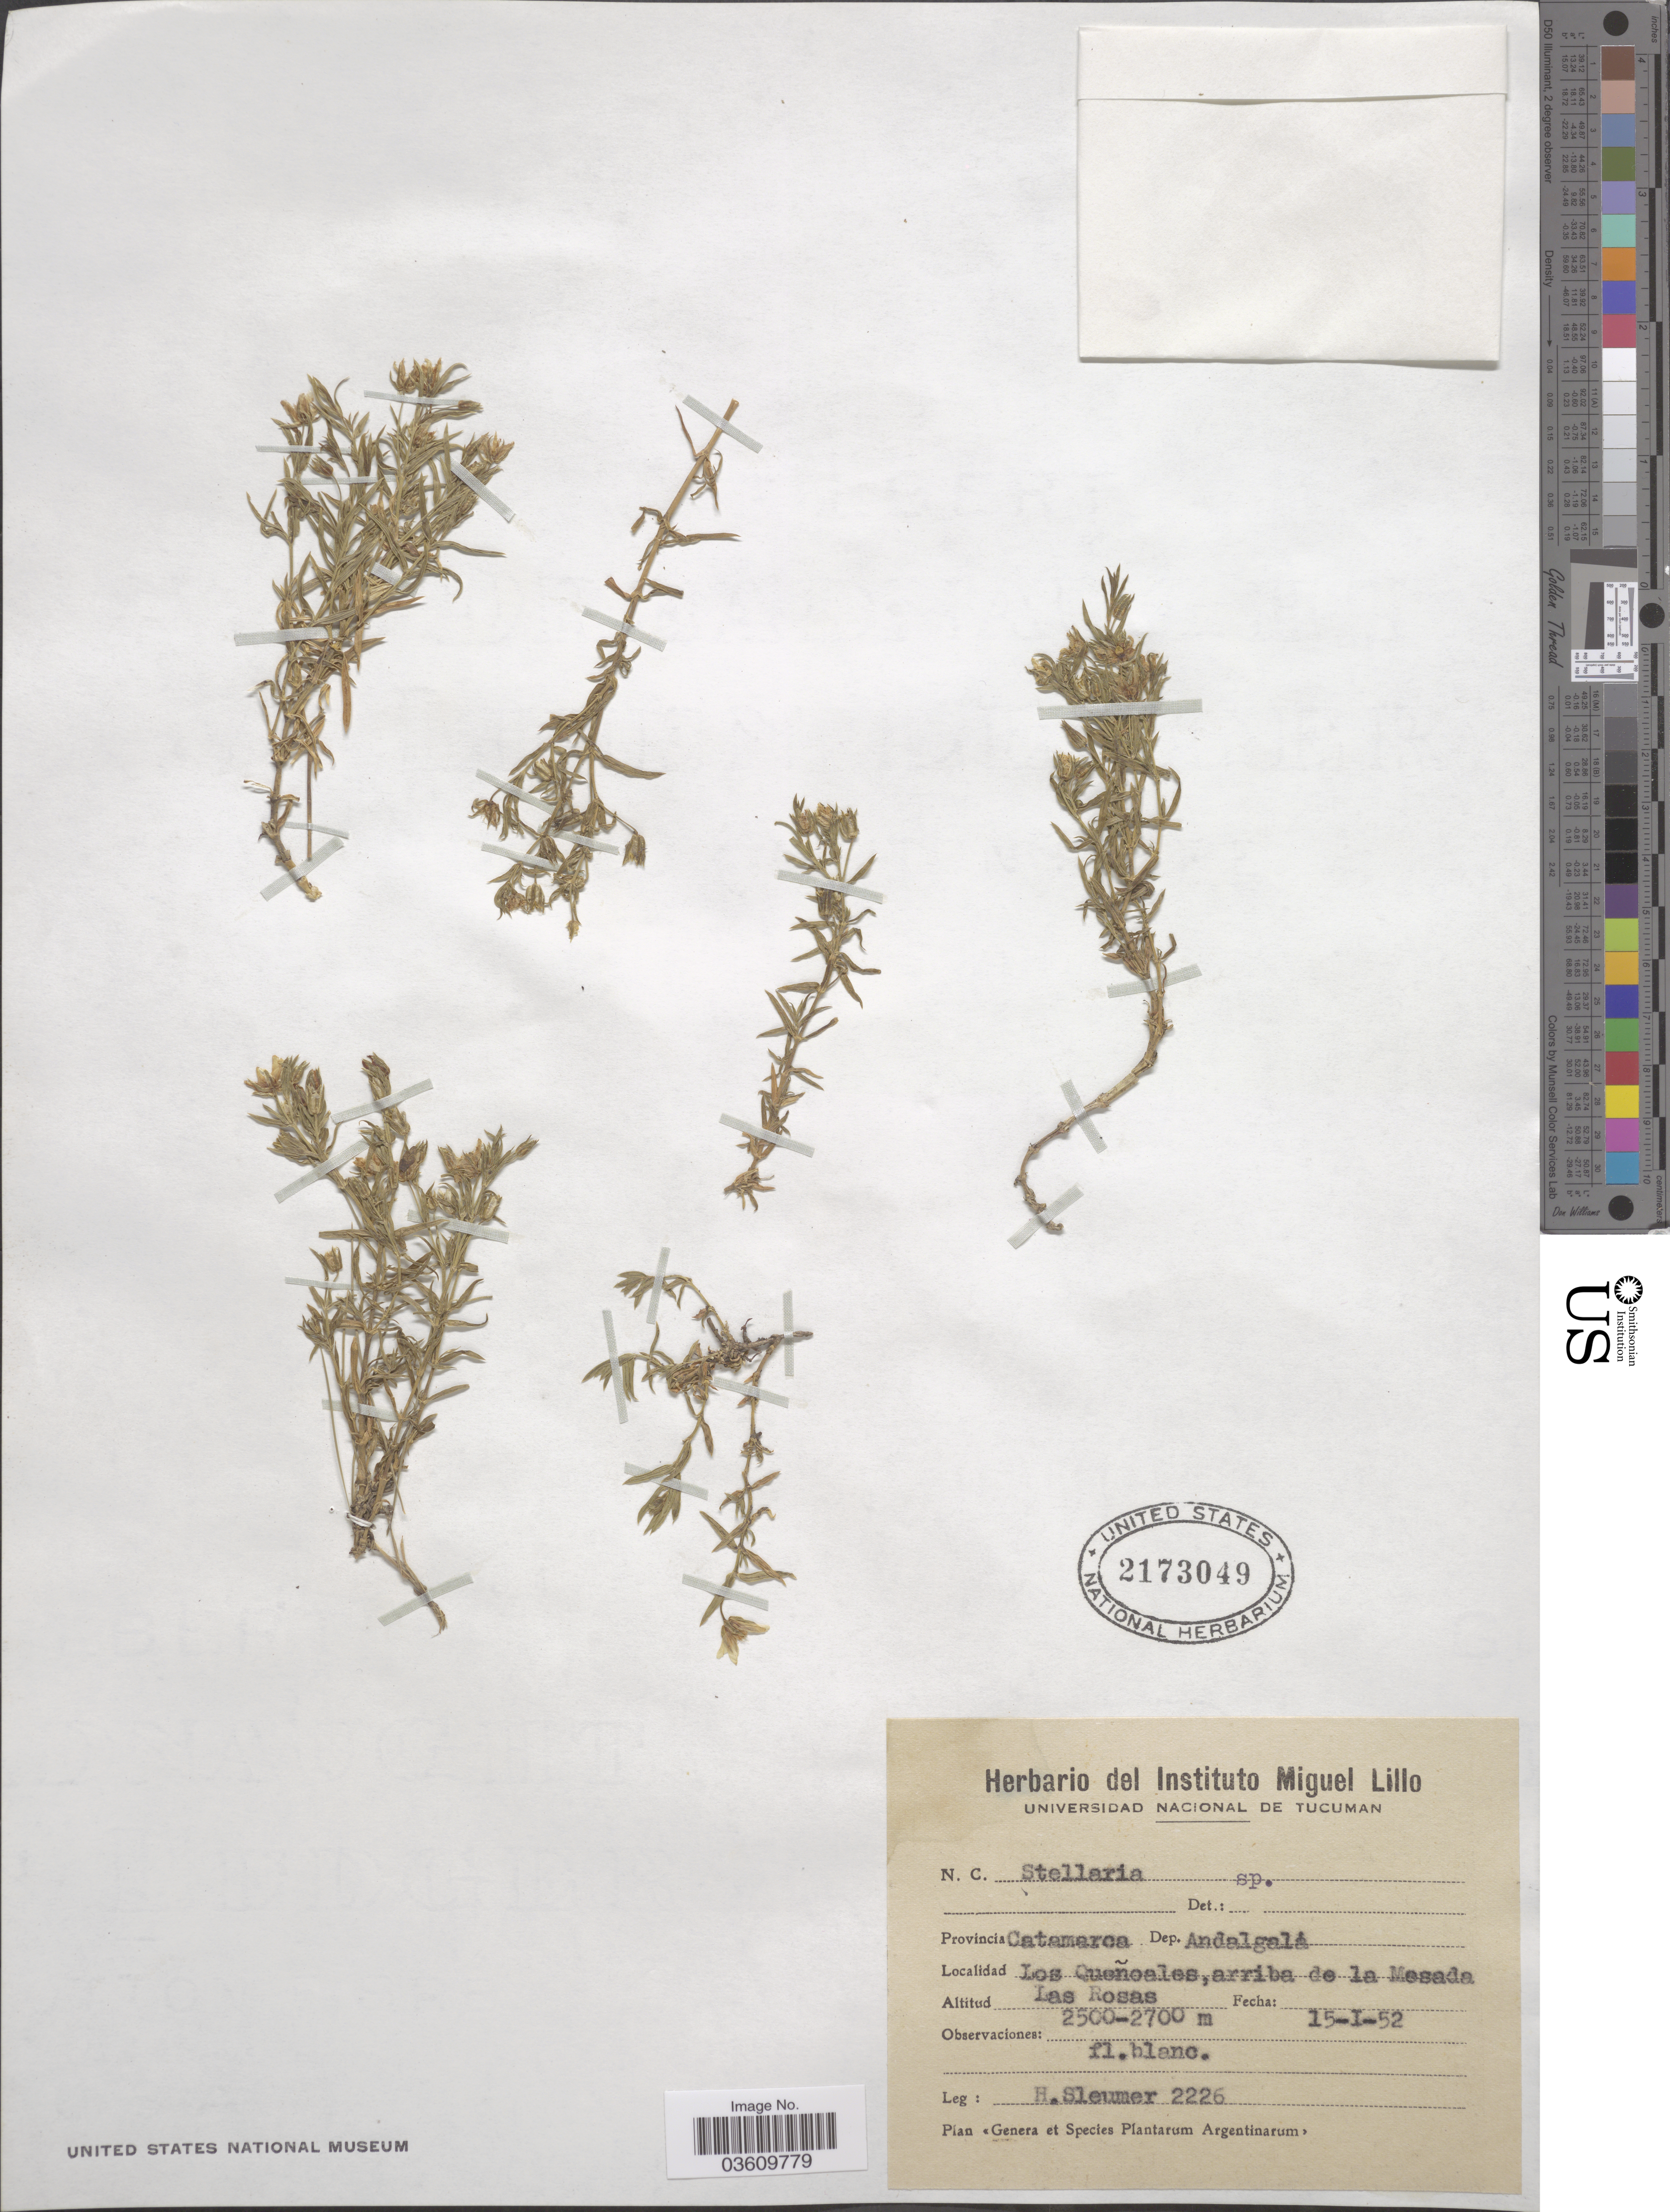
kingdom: Plantae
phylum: Tracheophyta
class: Magnoliopsida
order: Caryophyllales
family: Caryophyllaceae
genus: Stellaria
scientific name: Stellaria sp.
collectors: H. O. Sleumer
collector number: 2226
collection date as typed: Transcribed d/m/y: 15/1/52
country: Argentina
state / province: Catamarca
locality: Dep. Andalgalá. Los Queñoales, arriba de la Mesada Las Rosas.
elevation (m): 2500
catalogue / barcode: US 2173049